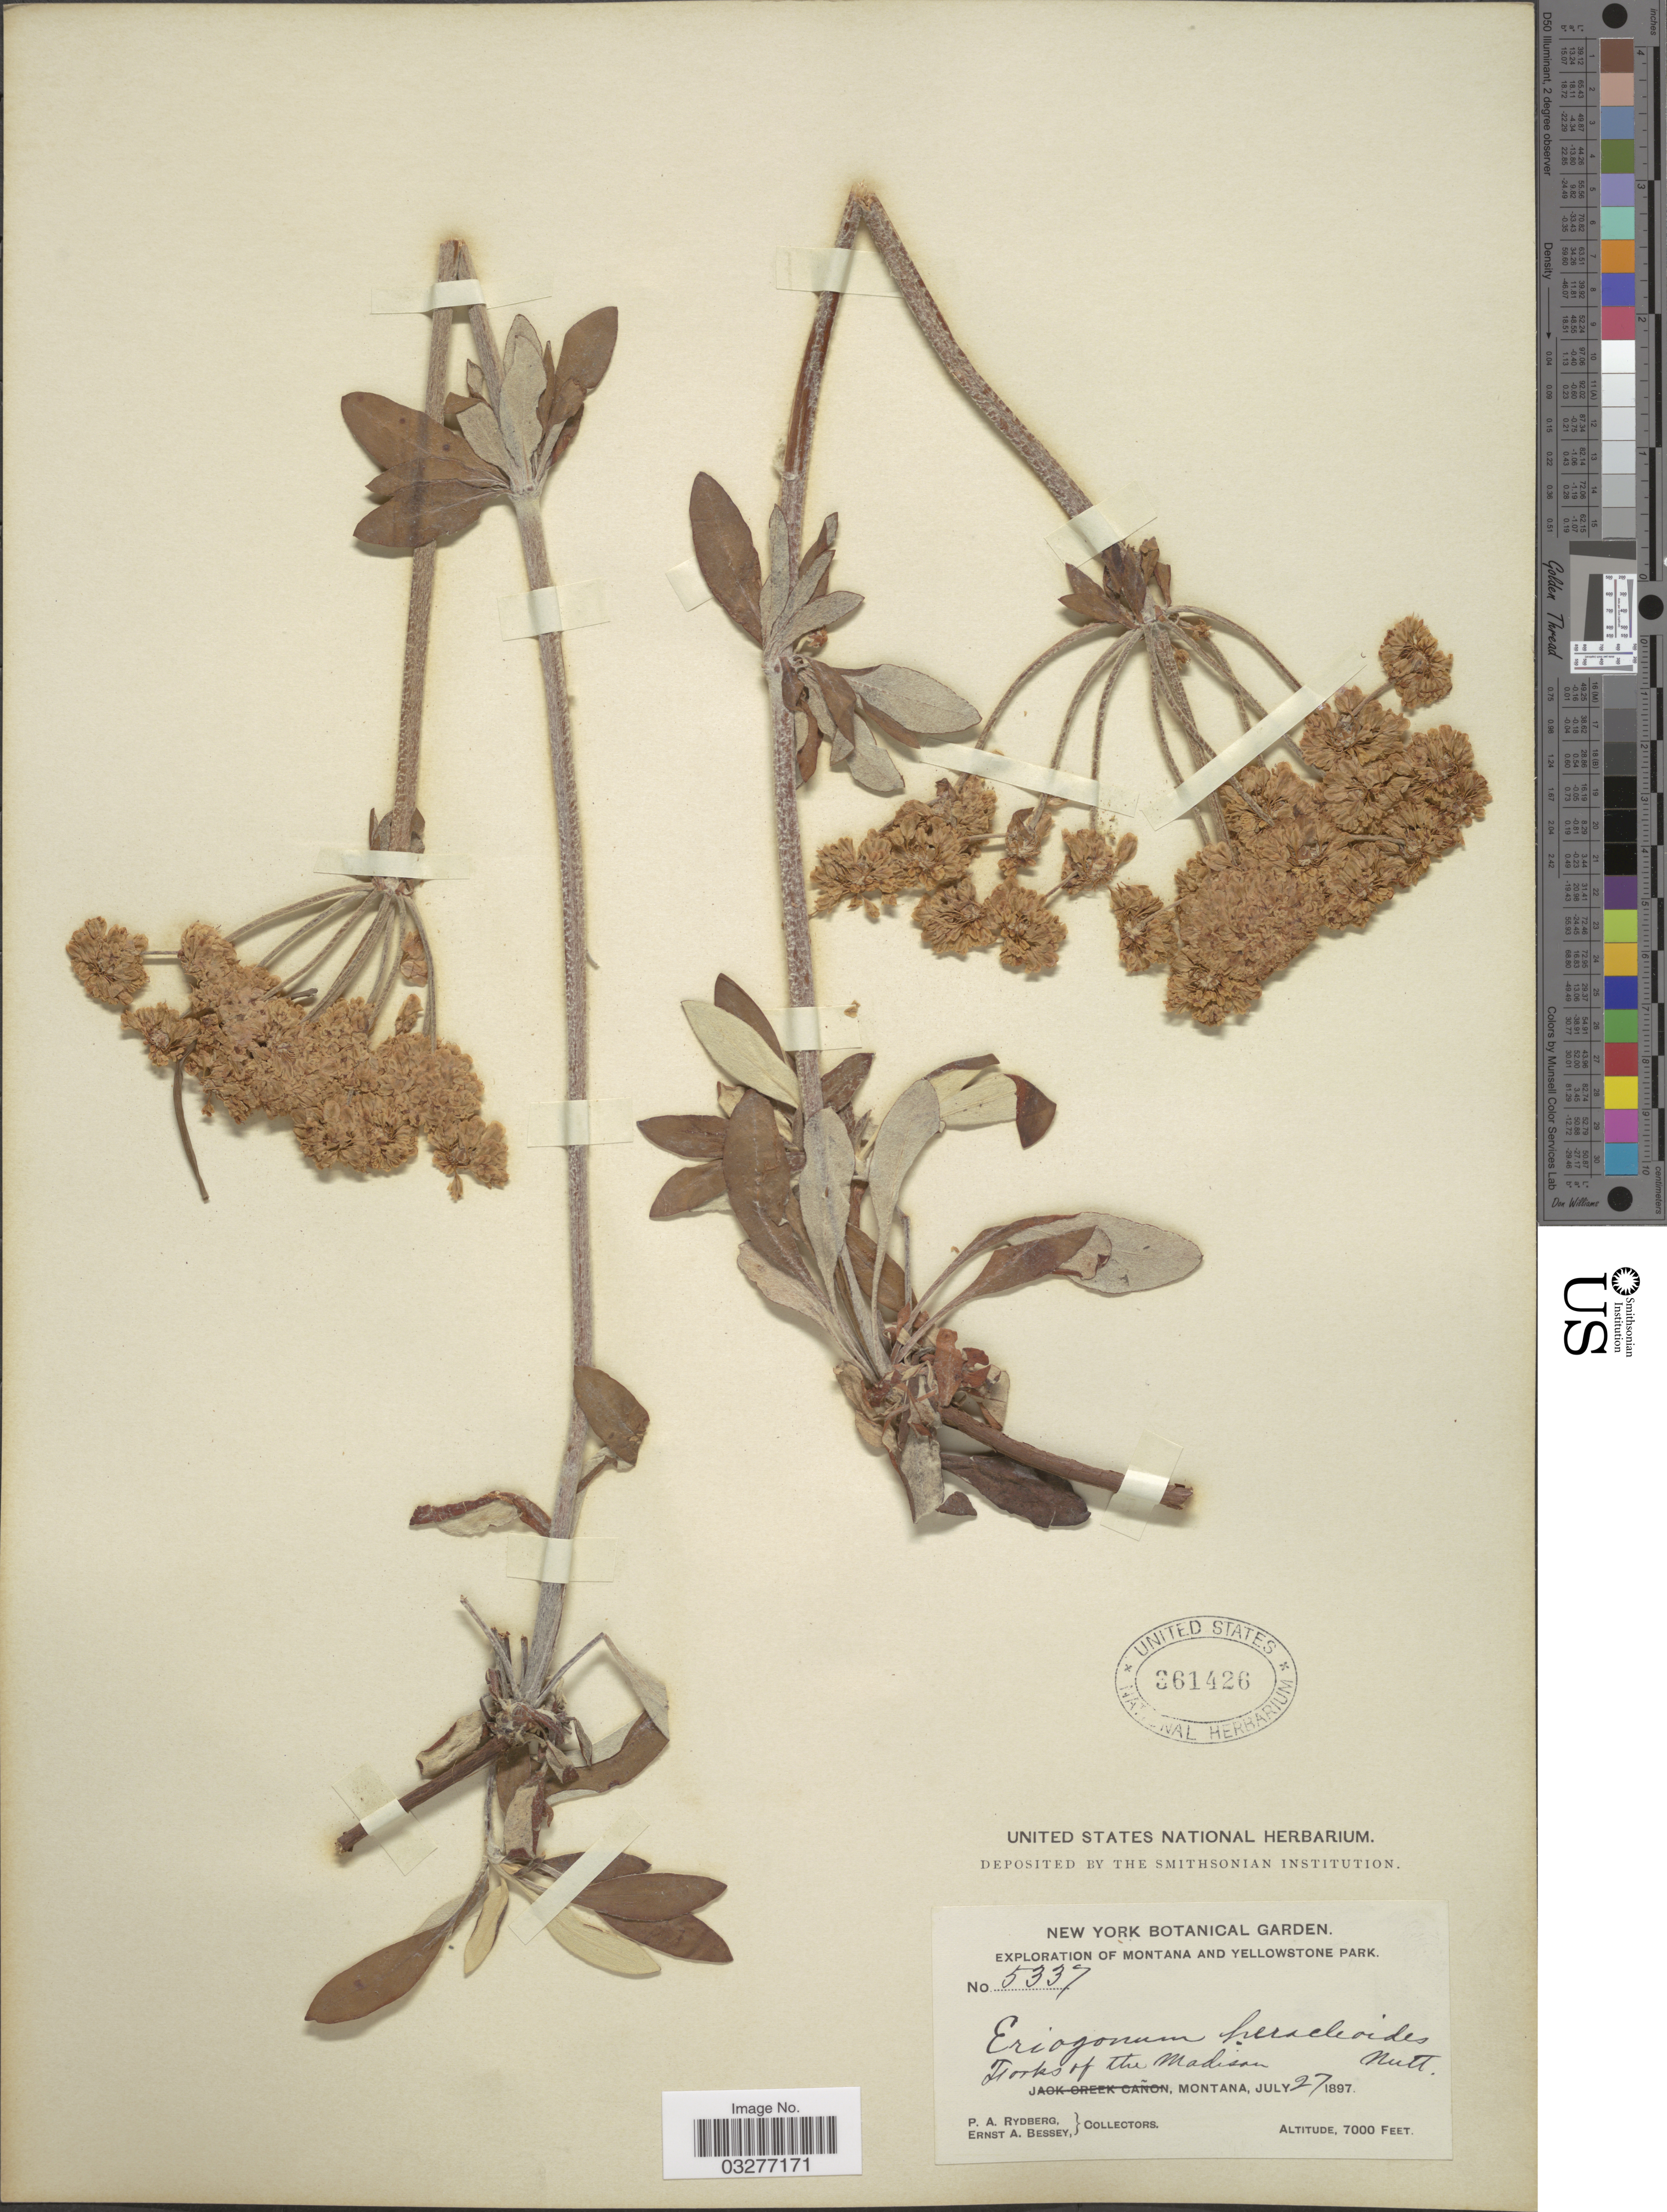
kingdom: Plantae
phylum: Tracheophyta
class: Magnoliopsida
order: Caryophyllales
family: Polygonaceae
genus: Eriogonum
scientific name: Eriogonum heracleoides var. heracleoides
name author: Nutt.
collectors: P. A. Rydberg & E. A. Bessey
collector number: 5337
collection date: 1897-07-27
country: United States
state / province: Montana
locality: Yellowstone Park. Forks of the Madison.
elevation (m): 2134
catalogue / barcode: US 361426